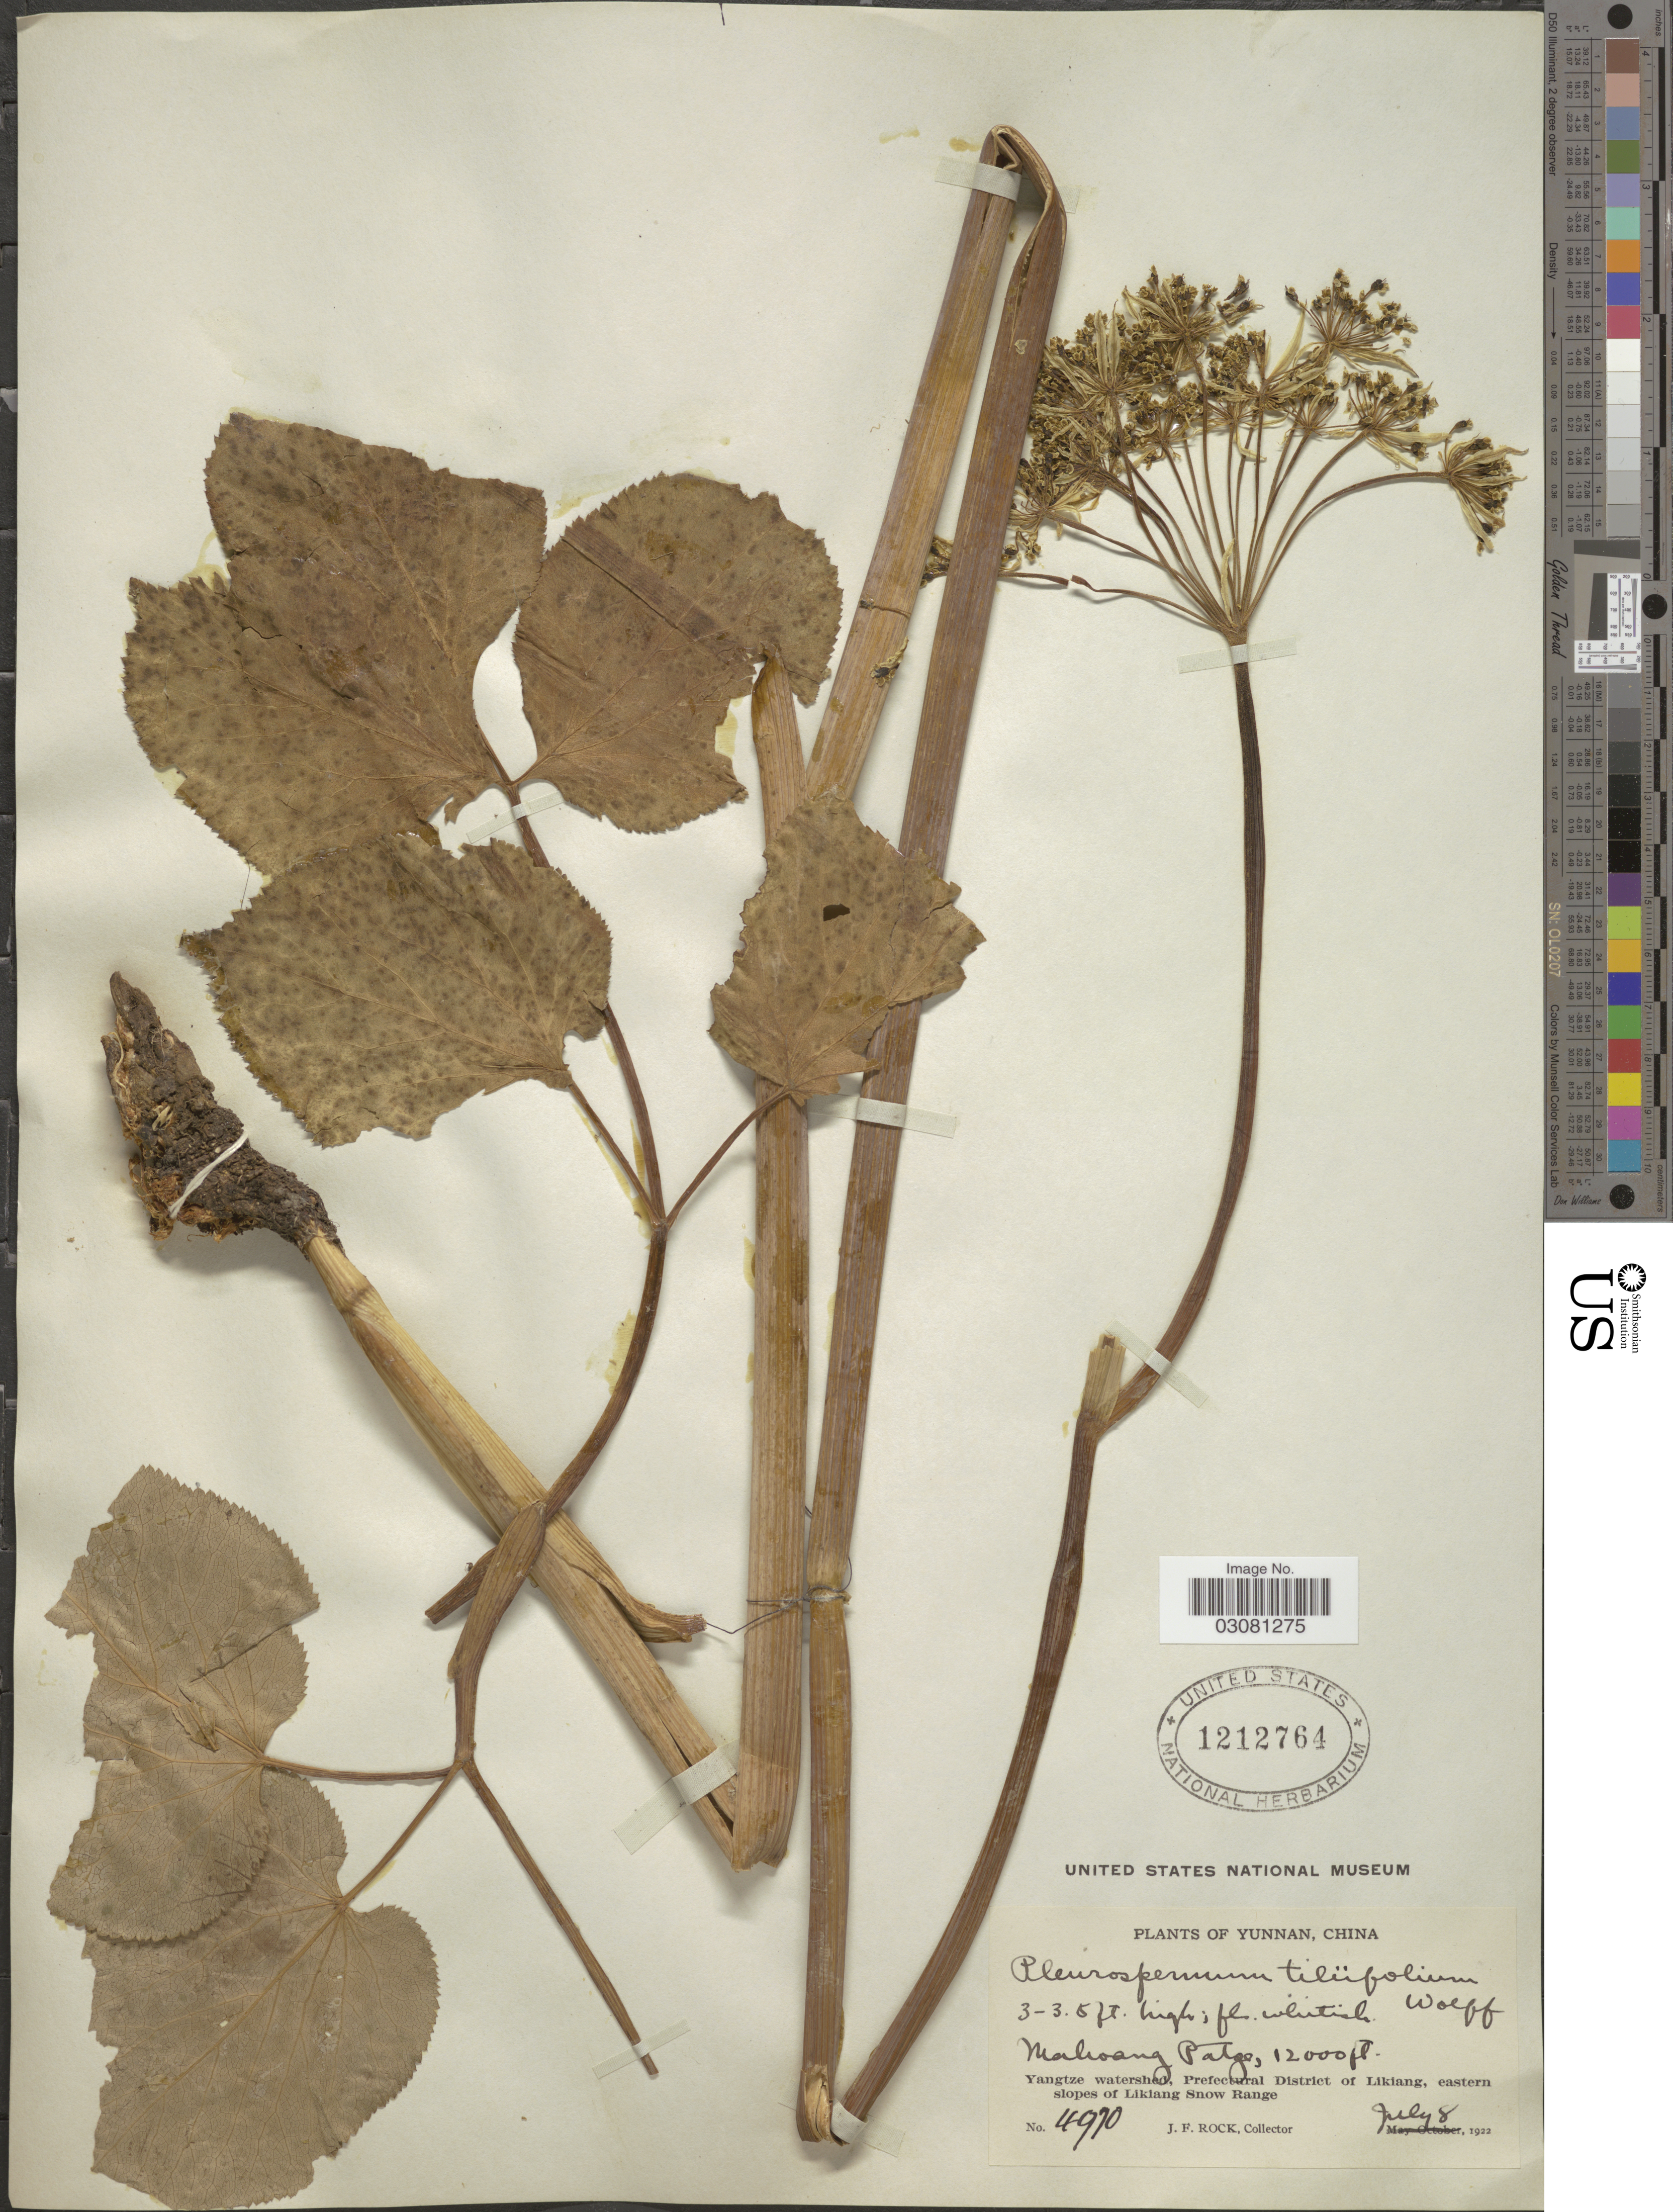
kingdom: Plantae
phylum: Tracheophyta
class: Magnoliopsida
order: Apiales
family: Apiaceae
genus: Pleurospermum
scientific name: Pleurospermum tiliifolium H. Wolff sp. nov. ined.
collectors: J. Rock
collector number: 4970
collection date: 1922-07-08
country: China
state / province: Yunnan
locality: Mahoang Patze. Yangtze watershed, Prefectural District of Likiang, eastern slopes of Likiang Snow Range.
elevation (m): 3658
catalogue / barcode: US 1212764